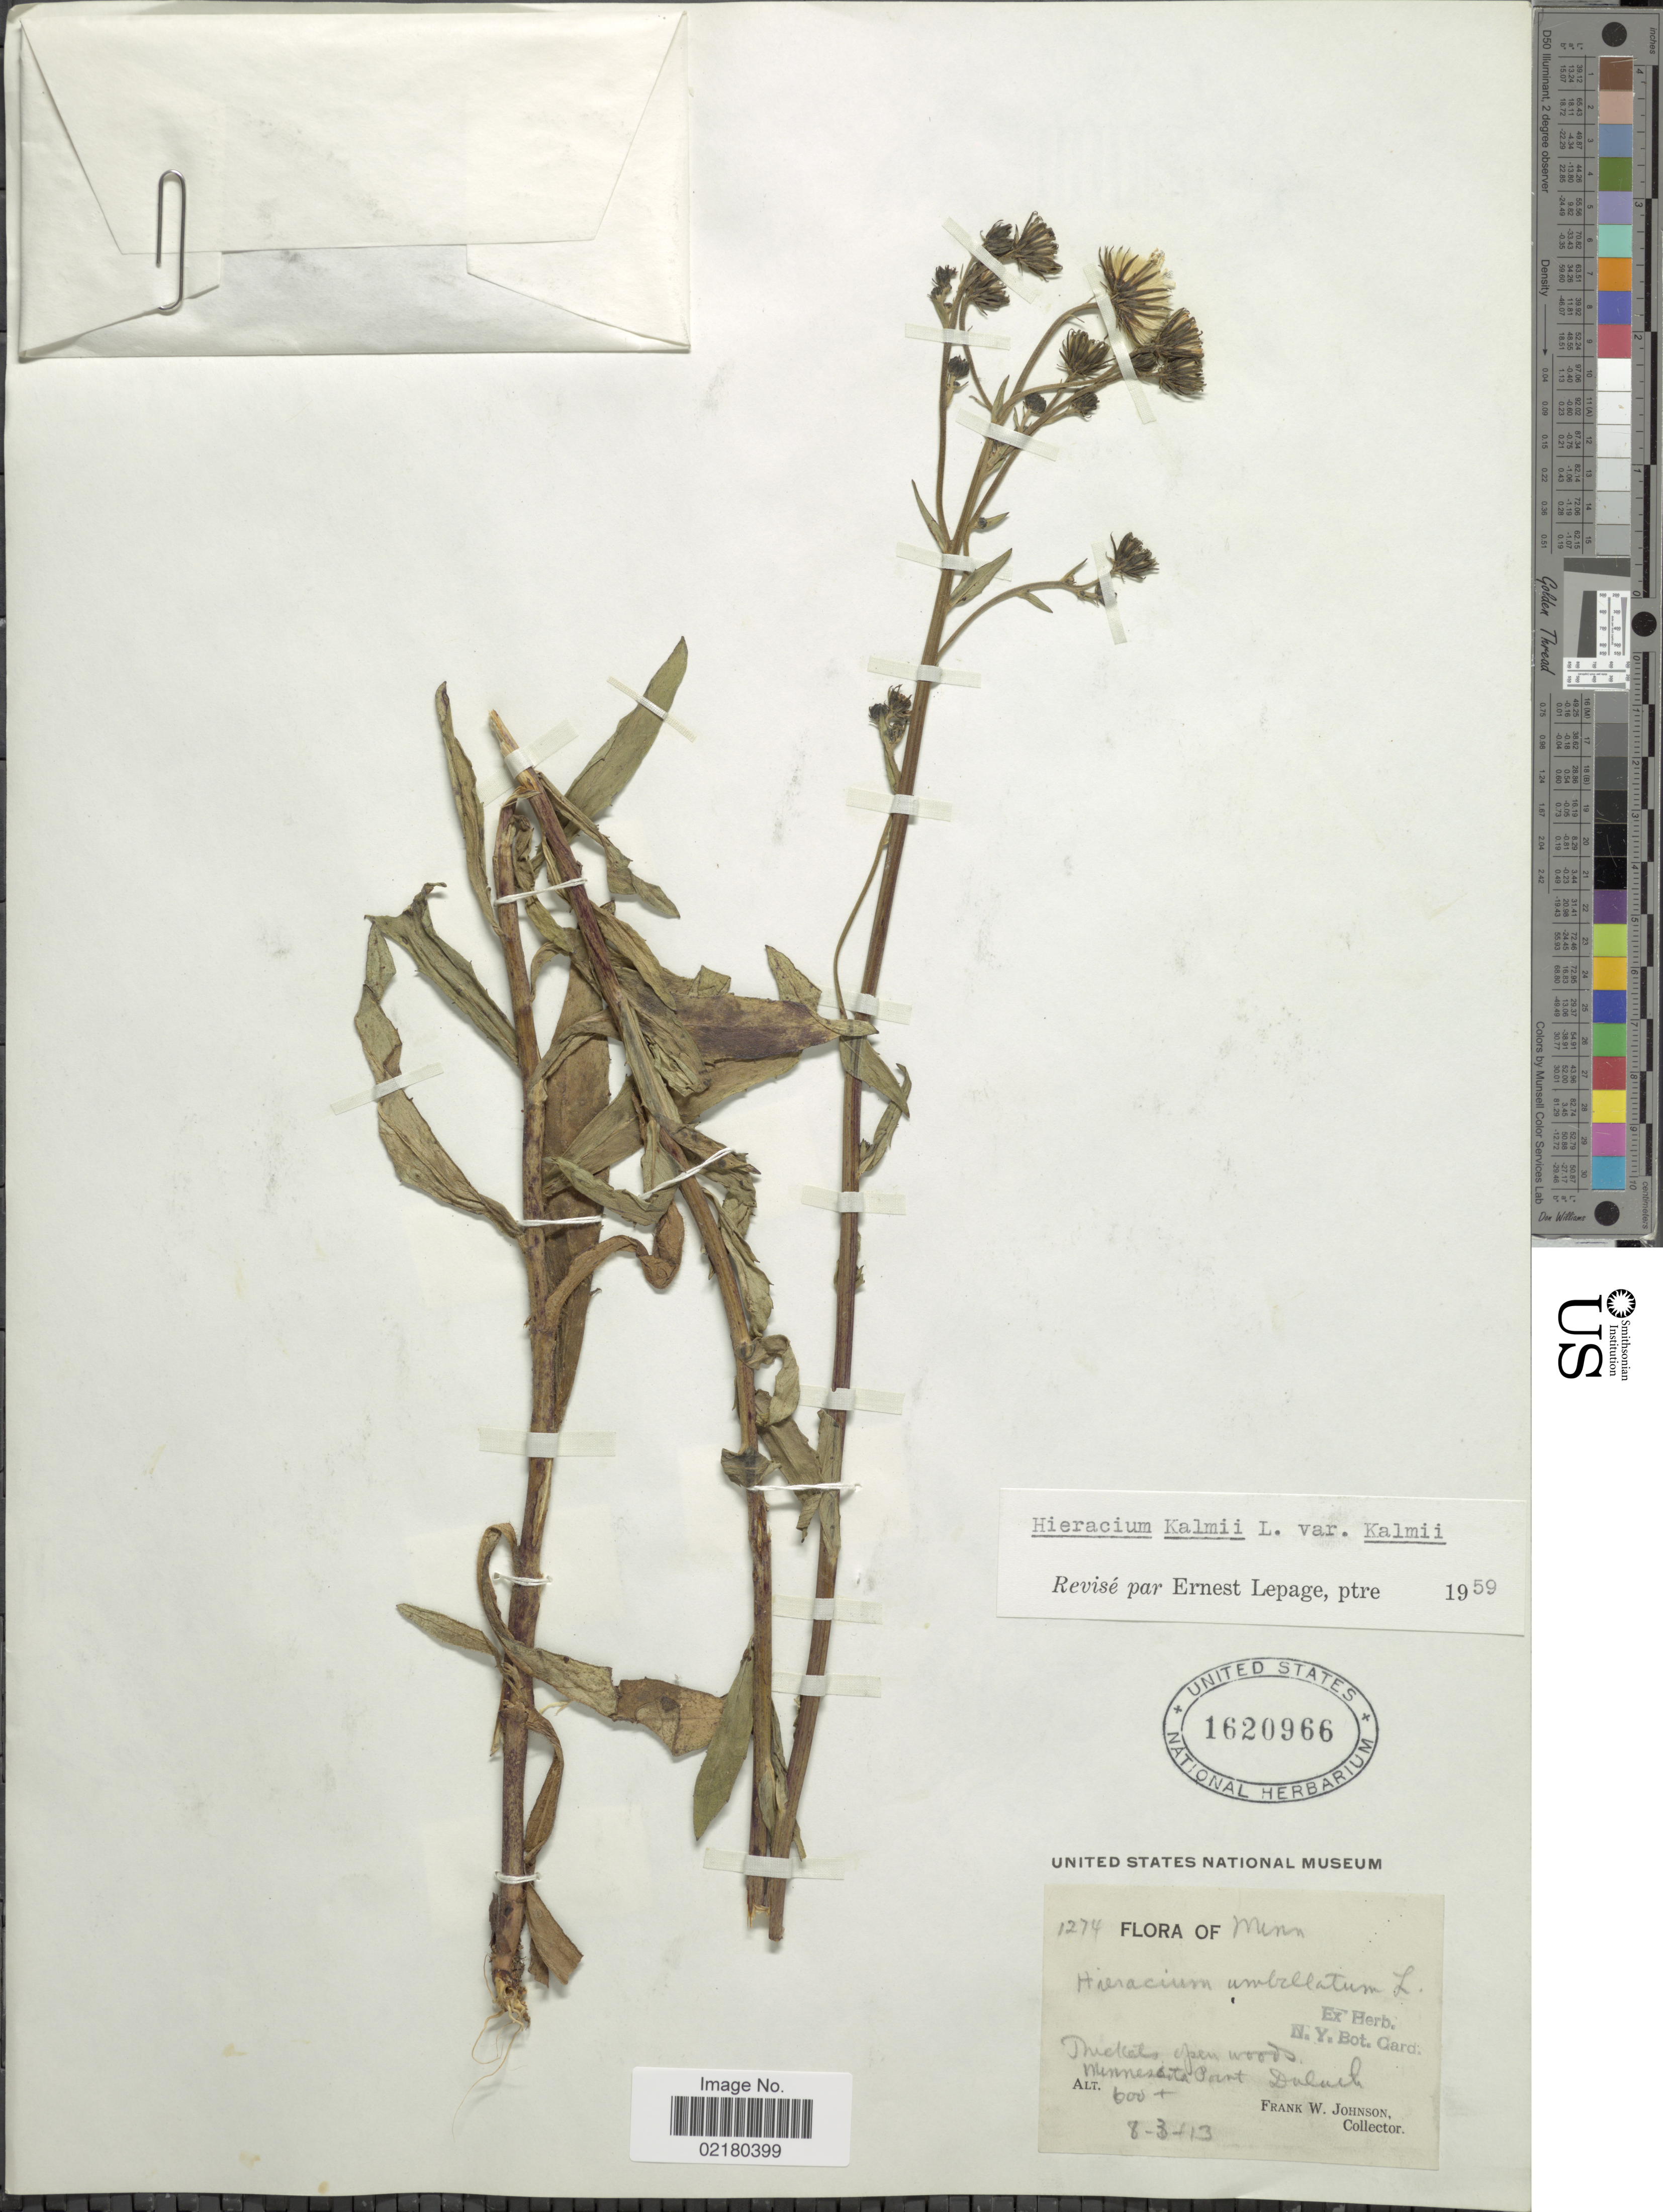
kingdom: Plantae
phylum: Tracheophyta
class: Magnoliopsida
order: Asterales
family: Asteraceae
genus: Hieracium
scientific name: Hieracium umbellatum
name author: L.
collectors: F. W. Johnson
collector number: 1274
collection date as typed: Transcribed d/m/y: 3/8/13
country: United States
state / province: Minnesota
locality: Thickets open woods, Minnesota Point, Duluth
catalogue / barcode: US 1620966